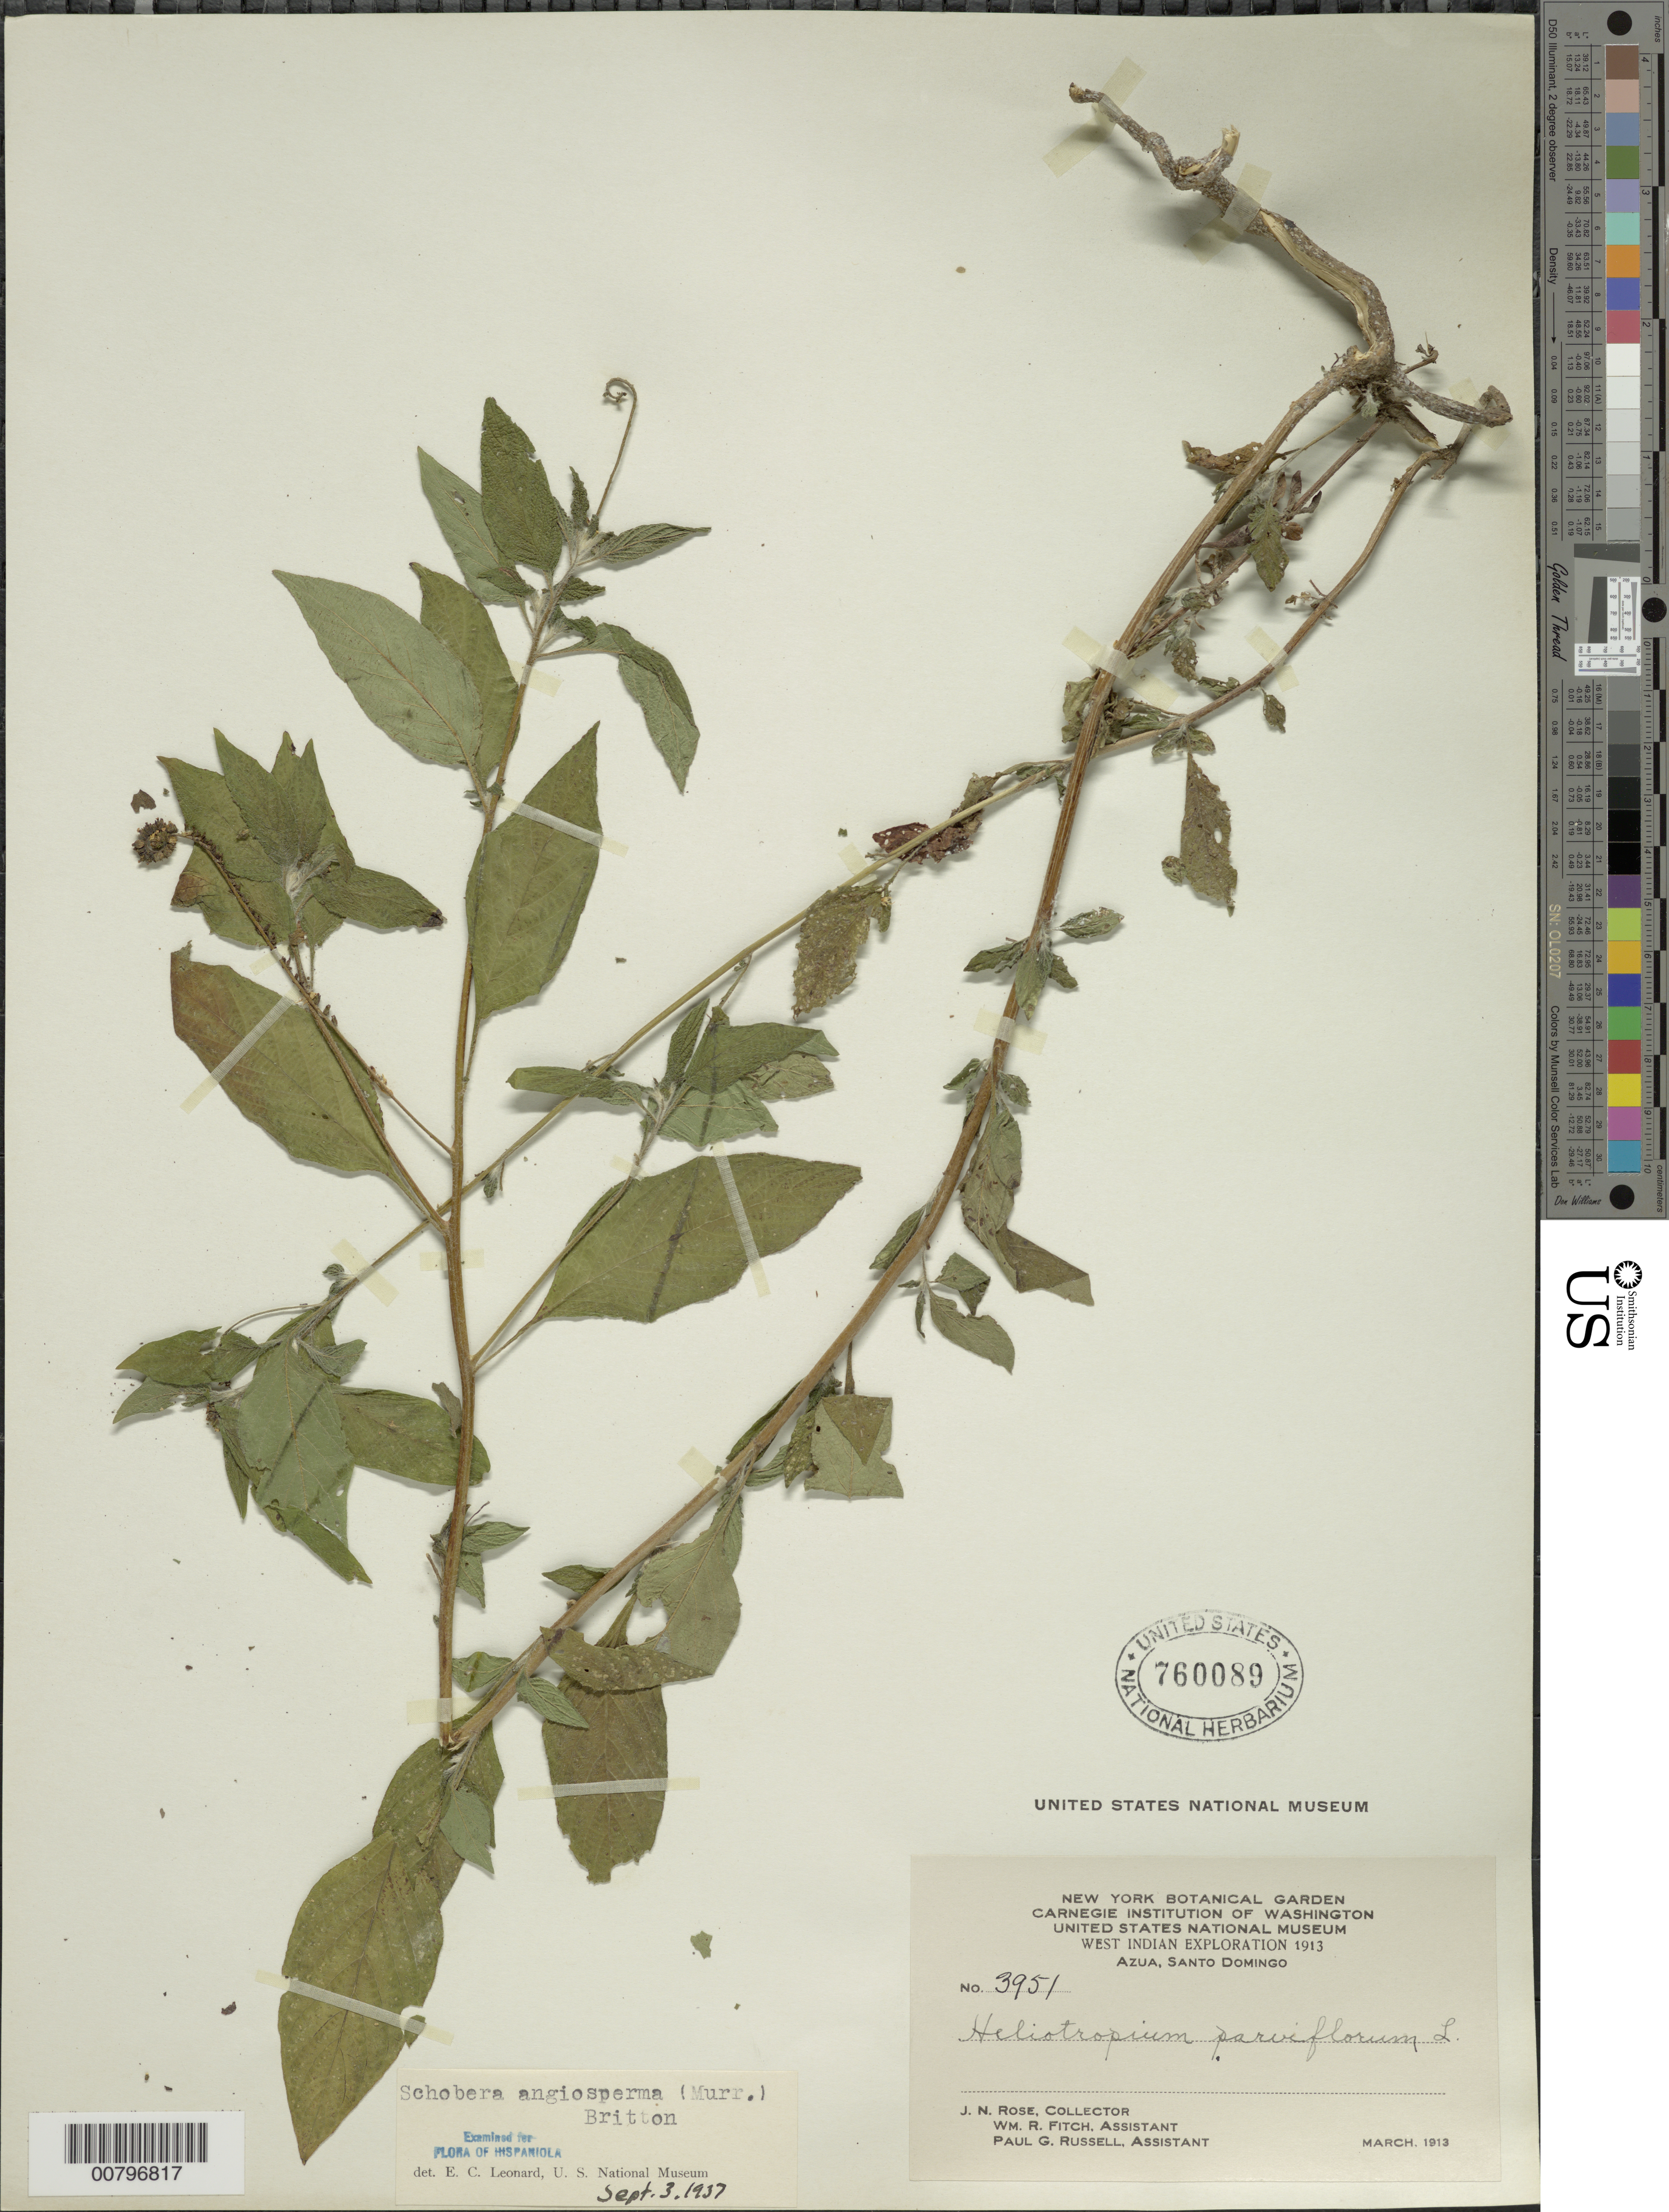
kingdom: Plantae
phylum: Tracheophyta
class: Magnoliopsida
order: Boraginales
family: Heliotropiaceae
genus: Heliotropium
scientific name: Heliotropium parviflorum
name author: L.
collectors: J. N. Rose, W. R. Fitch & P. G. Russell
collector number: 3951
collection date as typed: Mar 1913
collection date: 1913-03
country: Dominican Republic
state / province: Azua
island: Hispaniola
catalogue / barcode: US 790089